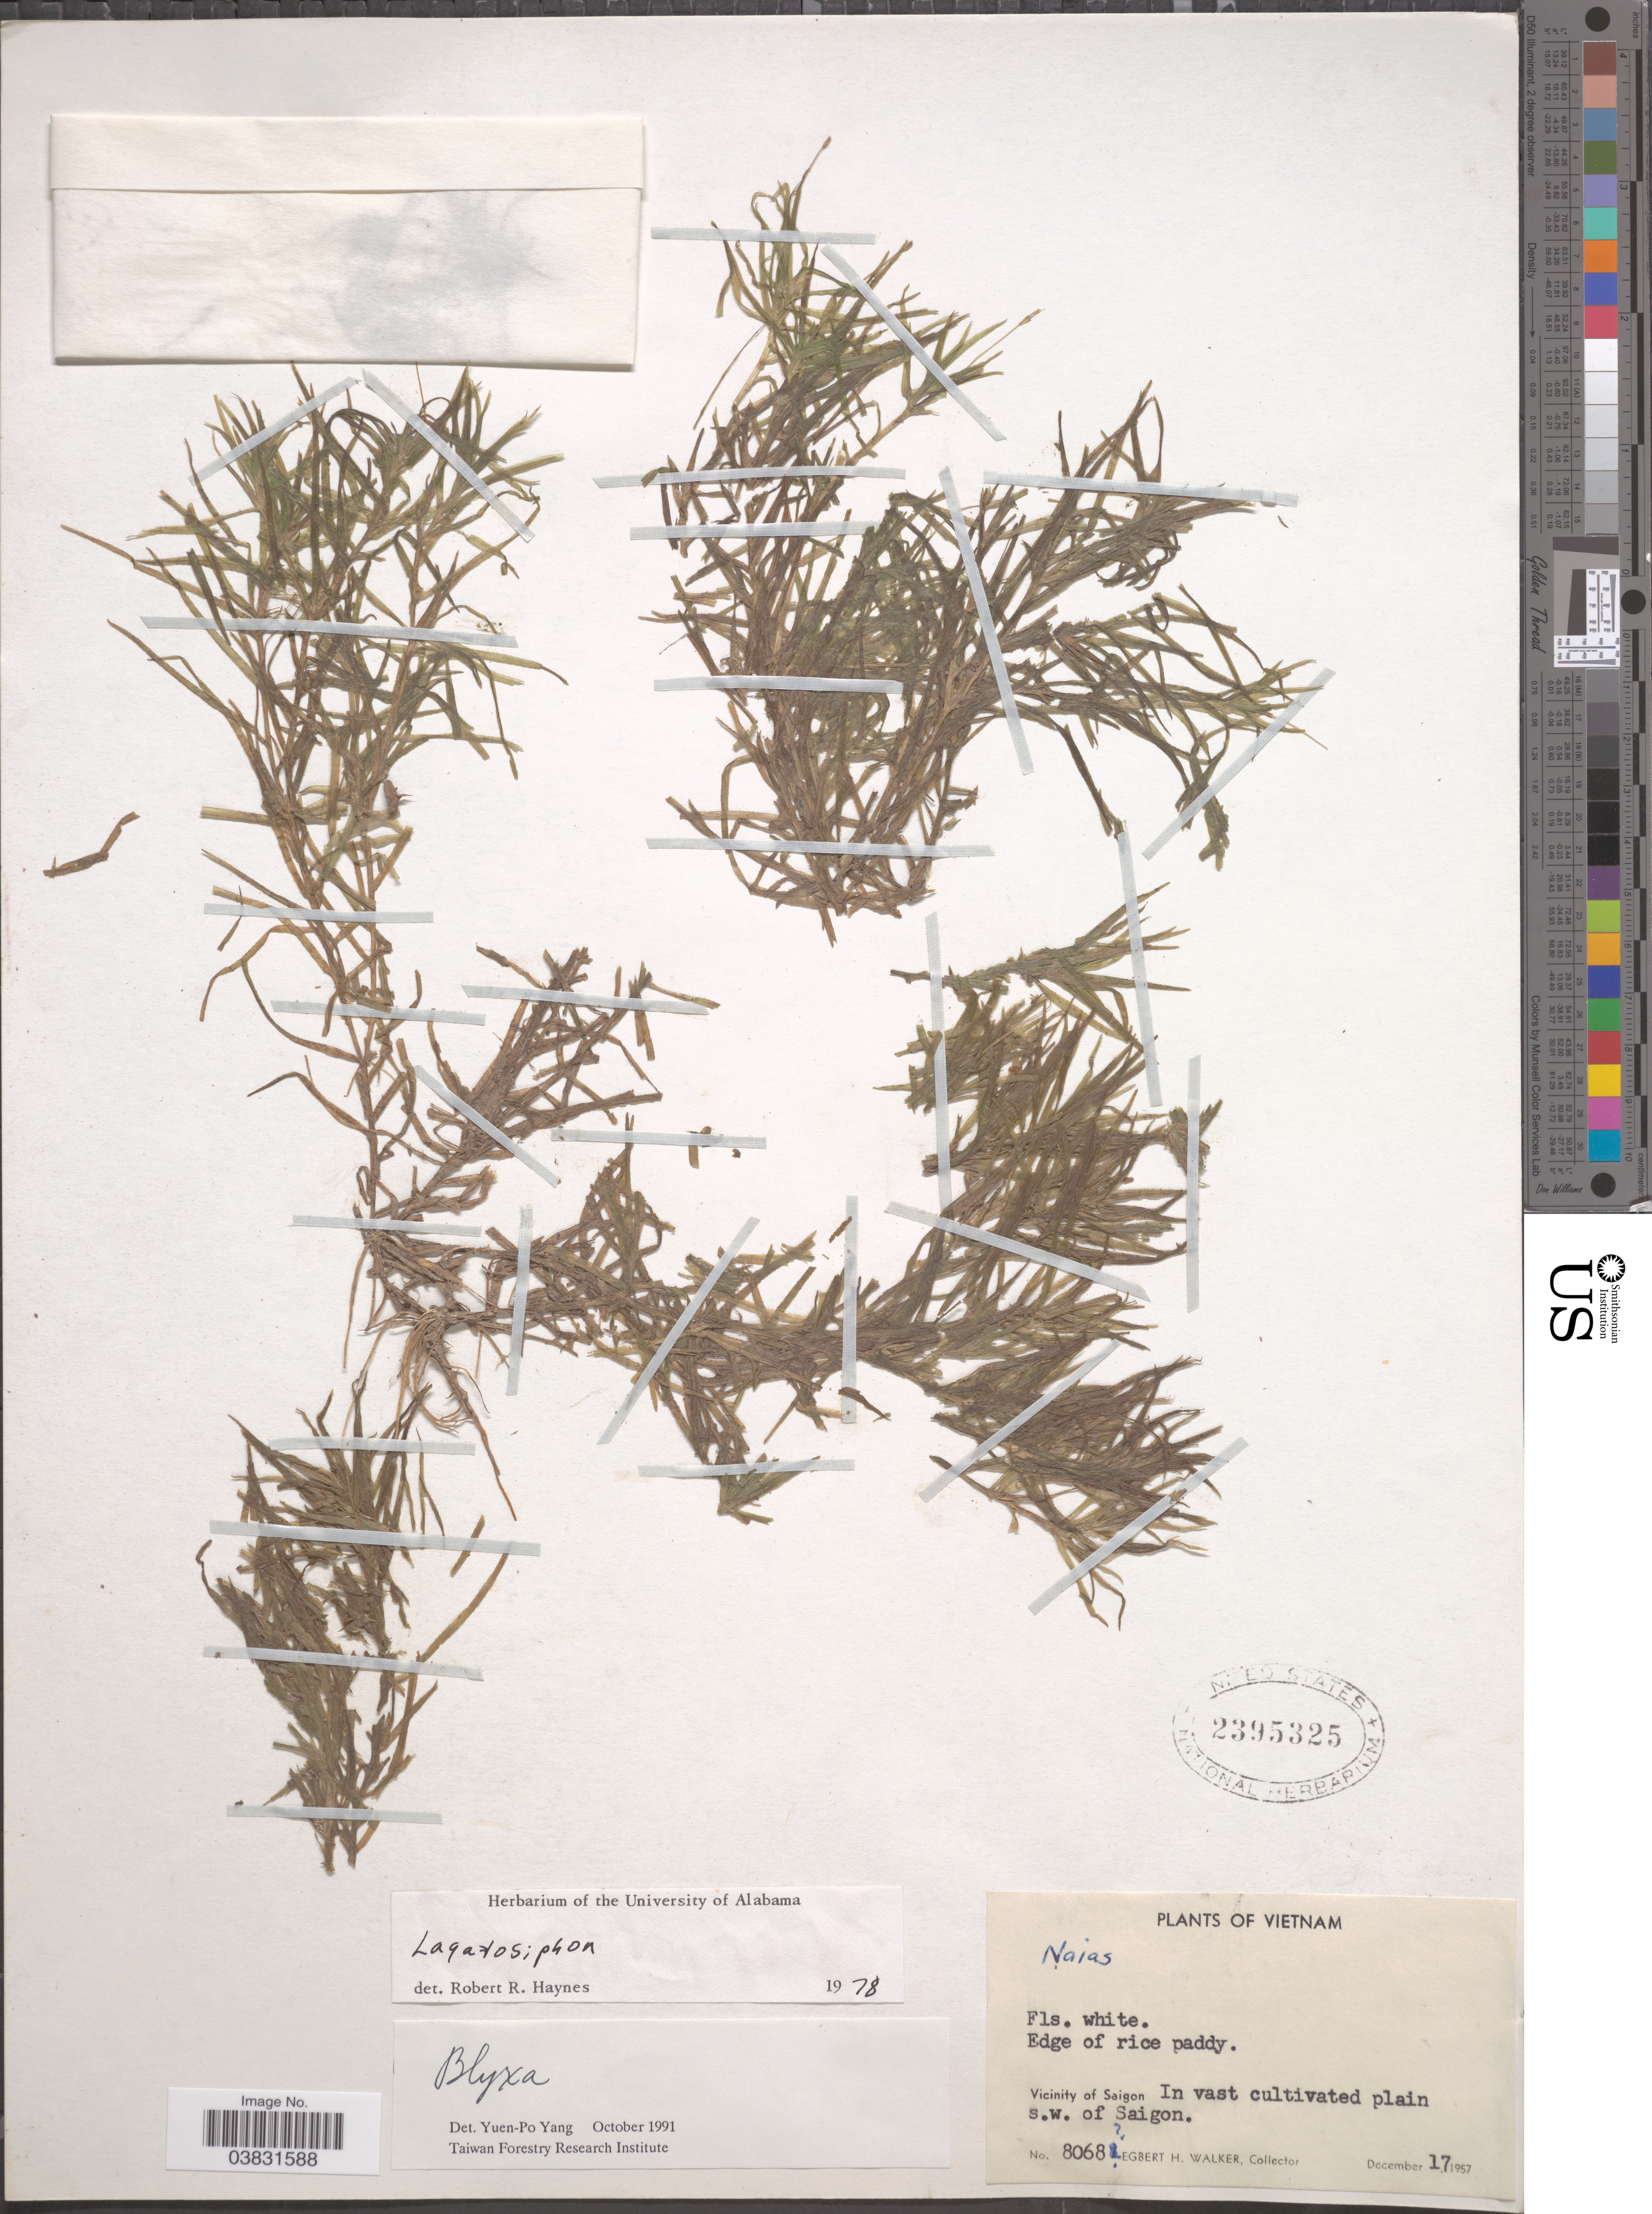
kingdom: Plantae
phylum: Tracheophyta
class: Liliopsida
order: Alismatales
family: Hydrocharitaceae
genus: Lagarosiphon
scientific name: Lagarosiphon sp.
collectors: E. H. Walker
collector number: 8068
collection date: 1957-12-17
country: Vietnam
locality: Vicinity of Saigon. S.w. of Saigon.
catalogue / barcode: US 2395325